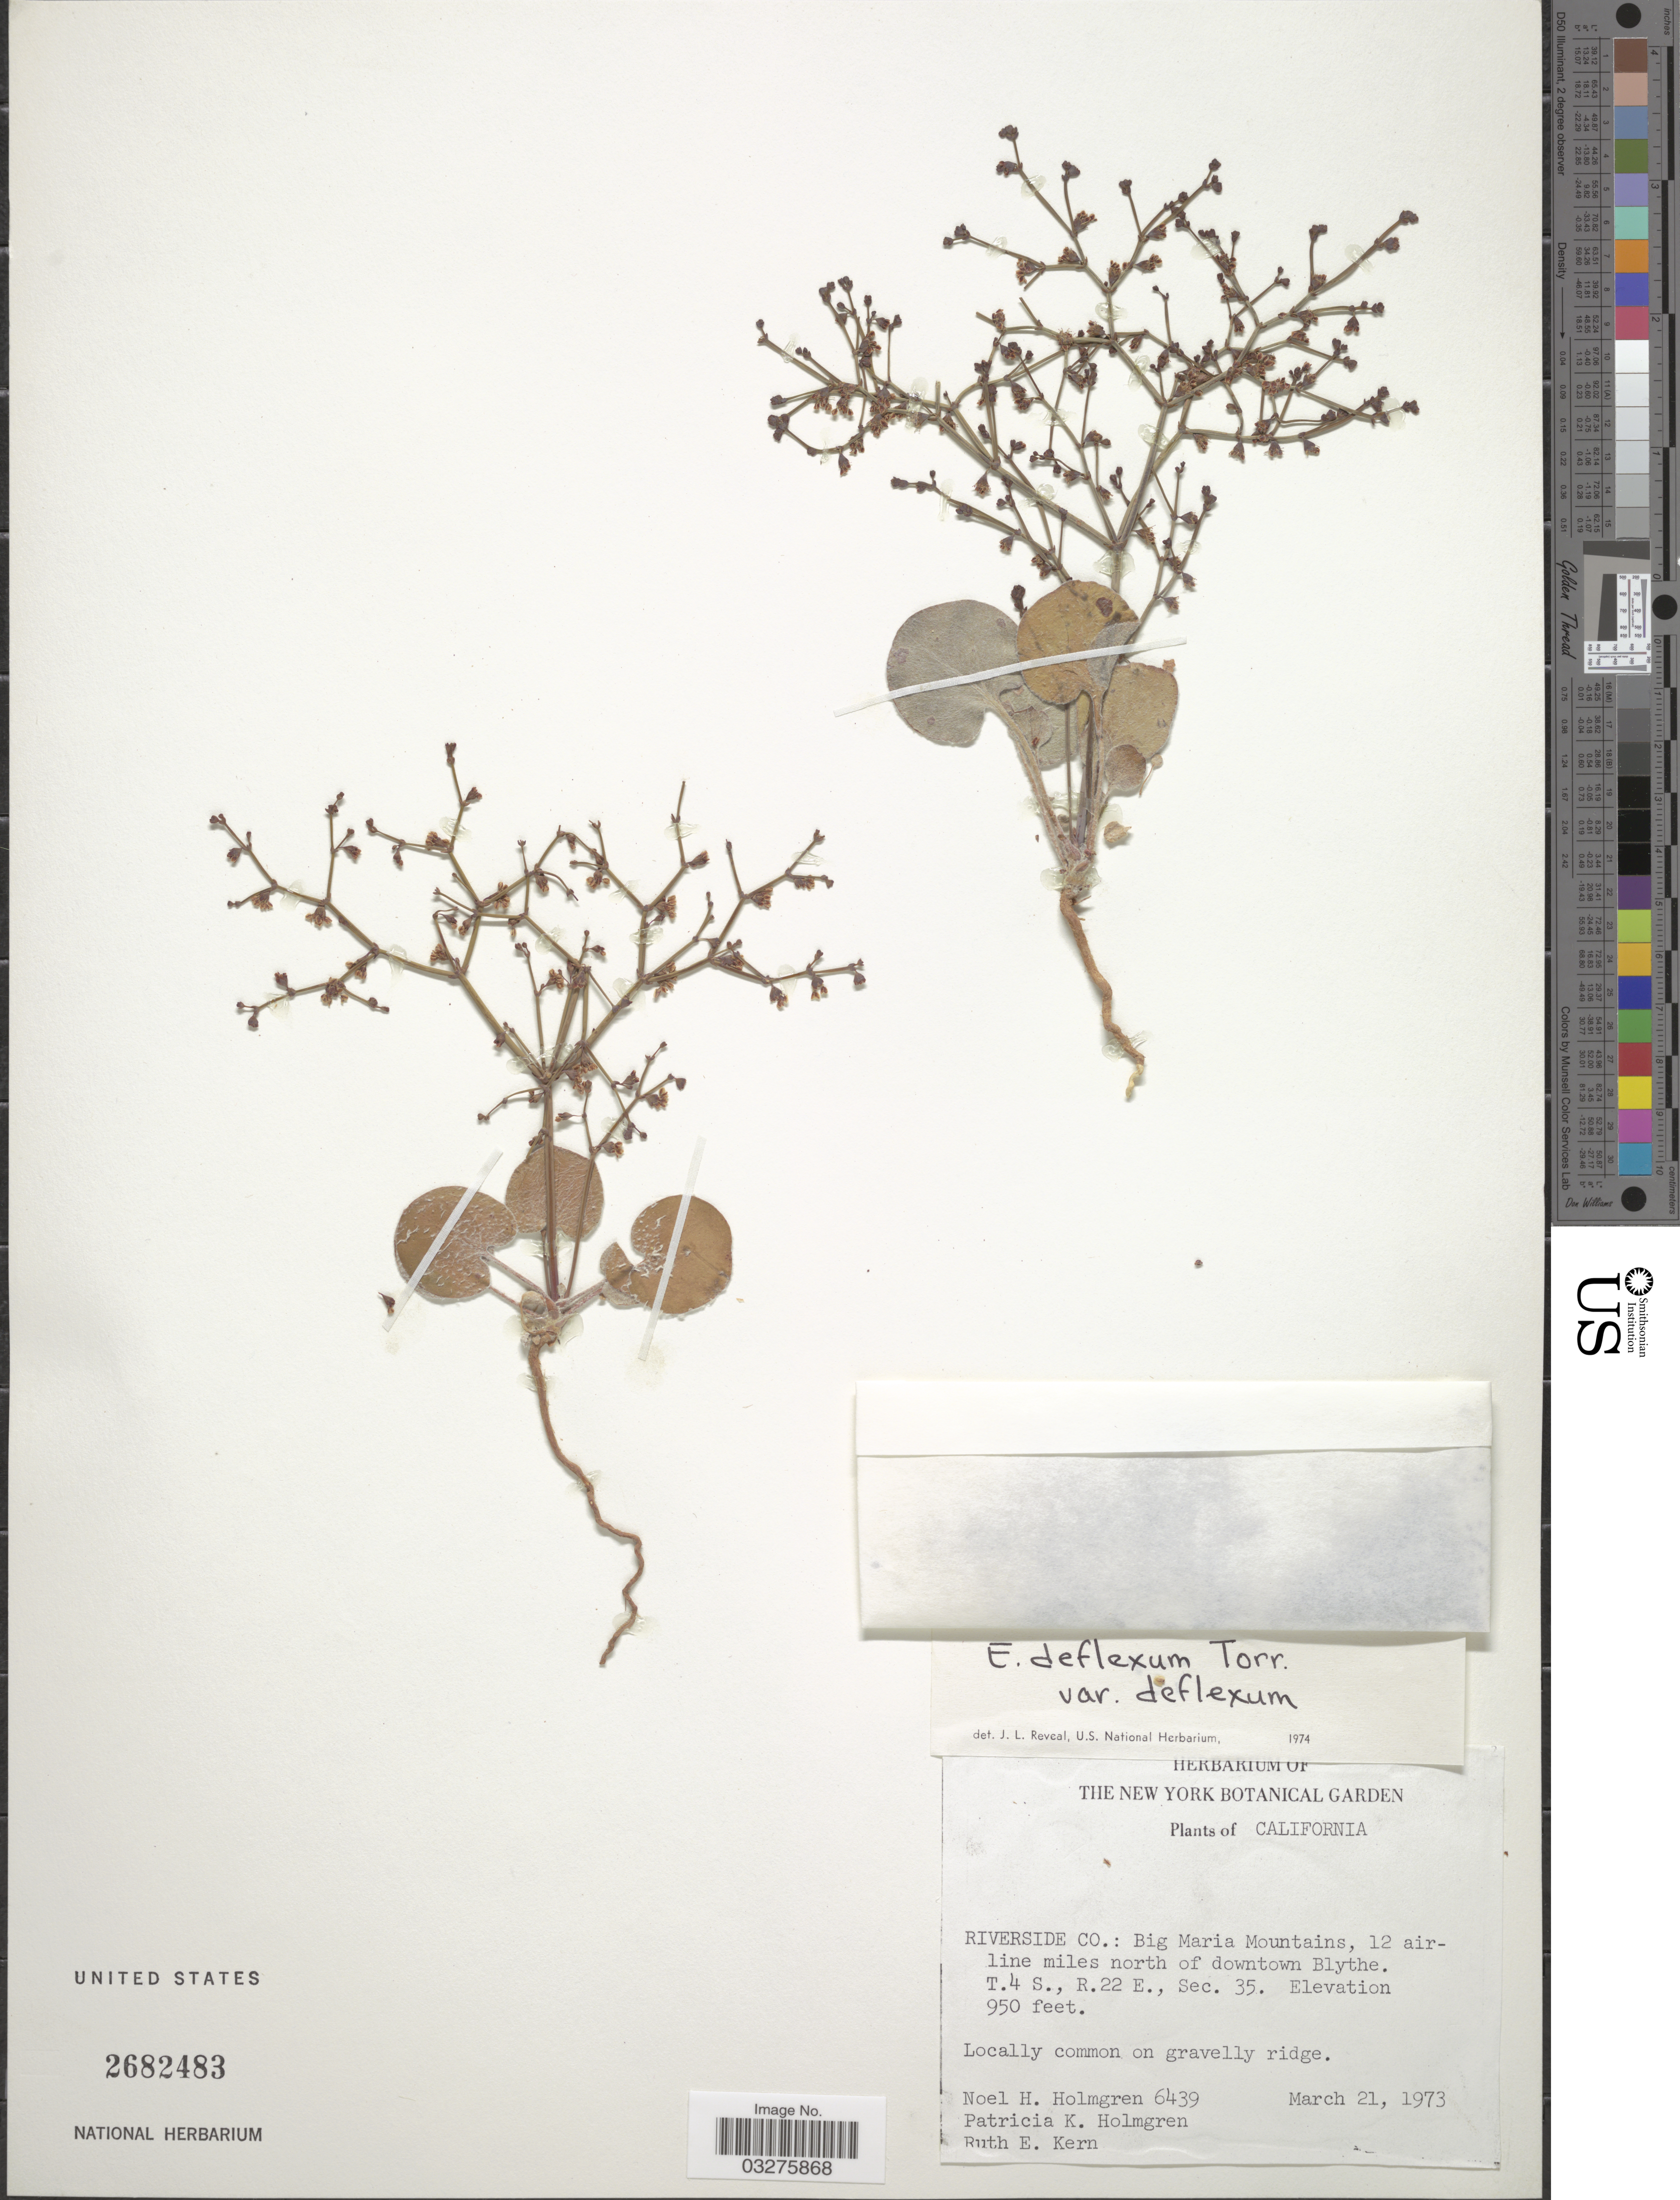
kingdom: Plantae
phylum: Tracheophyta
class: Magnoliopsida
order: Caryophyllales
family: Polygonaceae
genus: Eriogonum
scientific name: Eriogonum deflexum var. deflexum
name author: Torr. in Ives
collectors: N. H. Holmgren, P. K. Holmgren & R. Kern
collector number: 6439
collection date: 1973-03-21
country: United States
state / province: California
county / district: Riverside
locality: Riverside Co.: Big Maria Mountains, 12 airline miles north of downtown Blythe. T.4 S., R.22 E., Sec. 35.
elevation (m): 290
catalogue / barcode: US 2682483